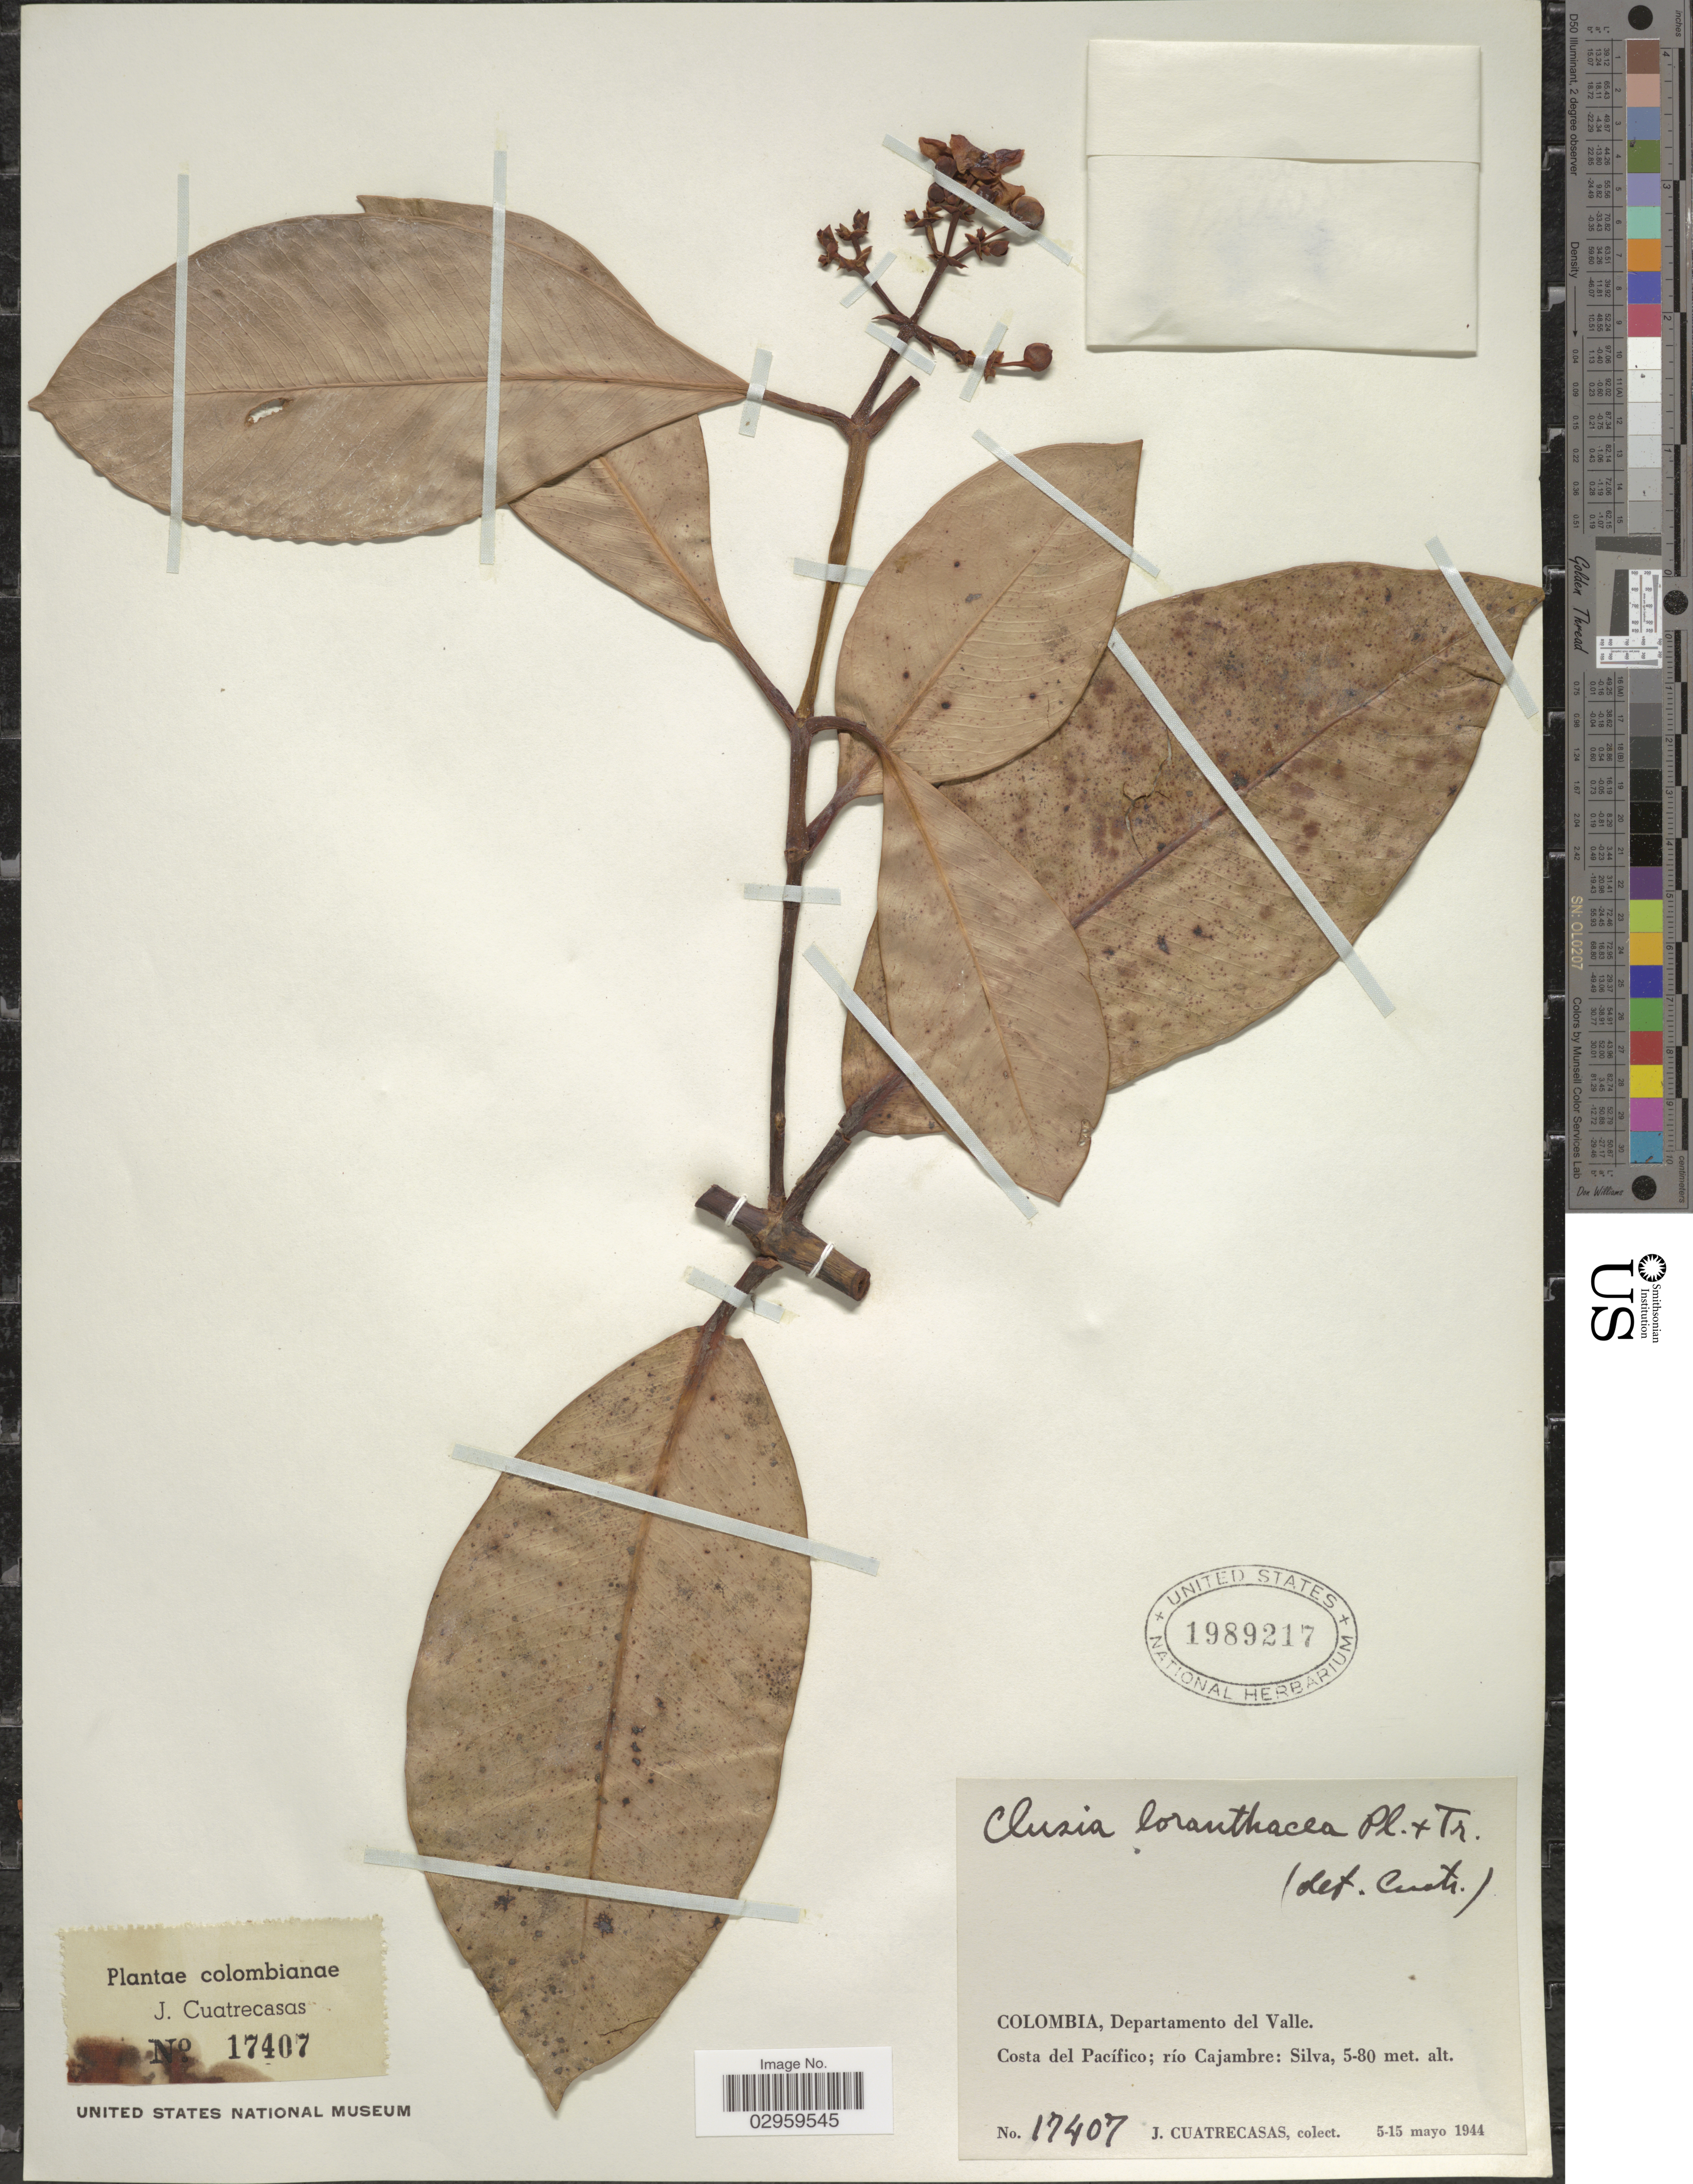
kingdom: Plantae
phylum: Tracheophyta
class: Magnoliopsida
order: Malpighiales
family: Clusiaceae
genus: Clusia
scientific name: Clusia loranthacea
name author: Planch. & Triana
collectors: J. Cuatrecasas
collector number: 17407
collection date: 1944-05-05/1944-05-15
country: Colombia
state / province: Valle del Cauca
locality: Departamento del Valle. Costa del Pacífico; río Cajambre: Silva.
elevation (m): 5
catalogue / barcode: US 1989217